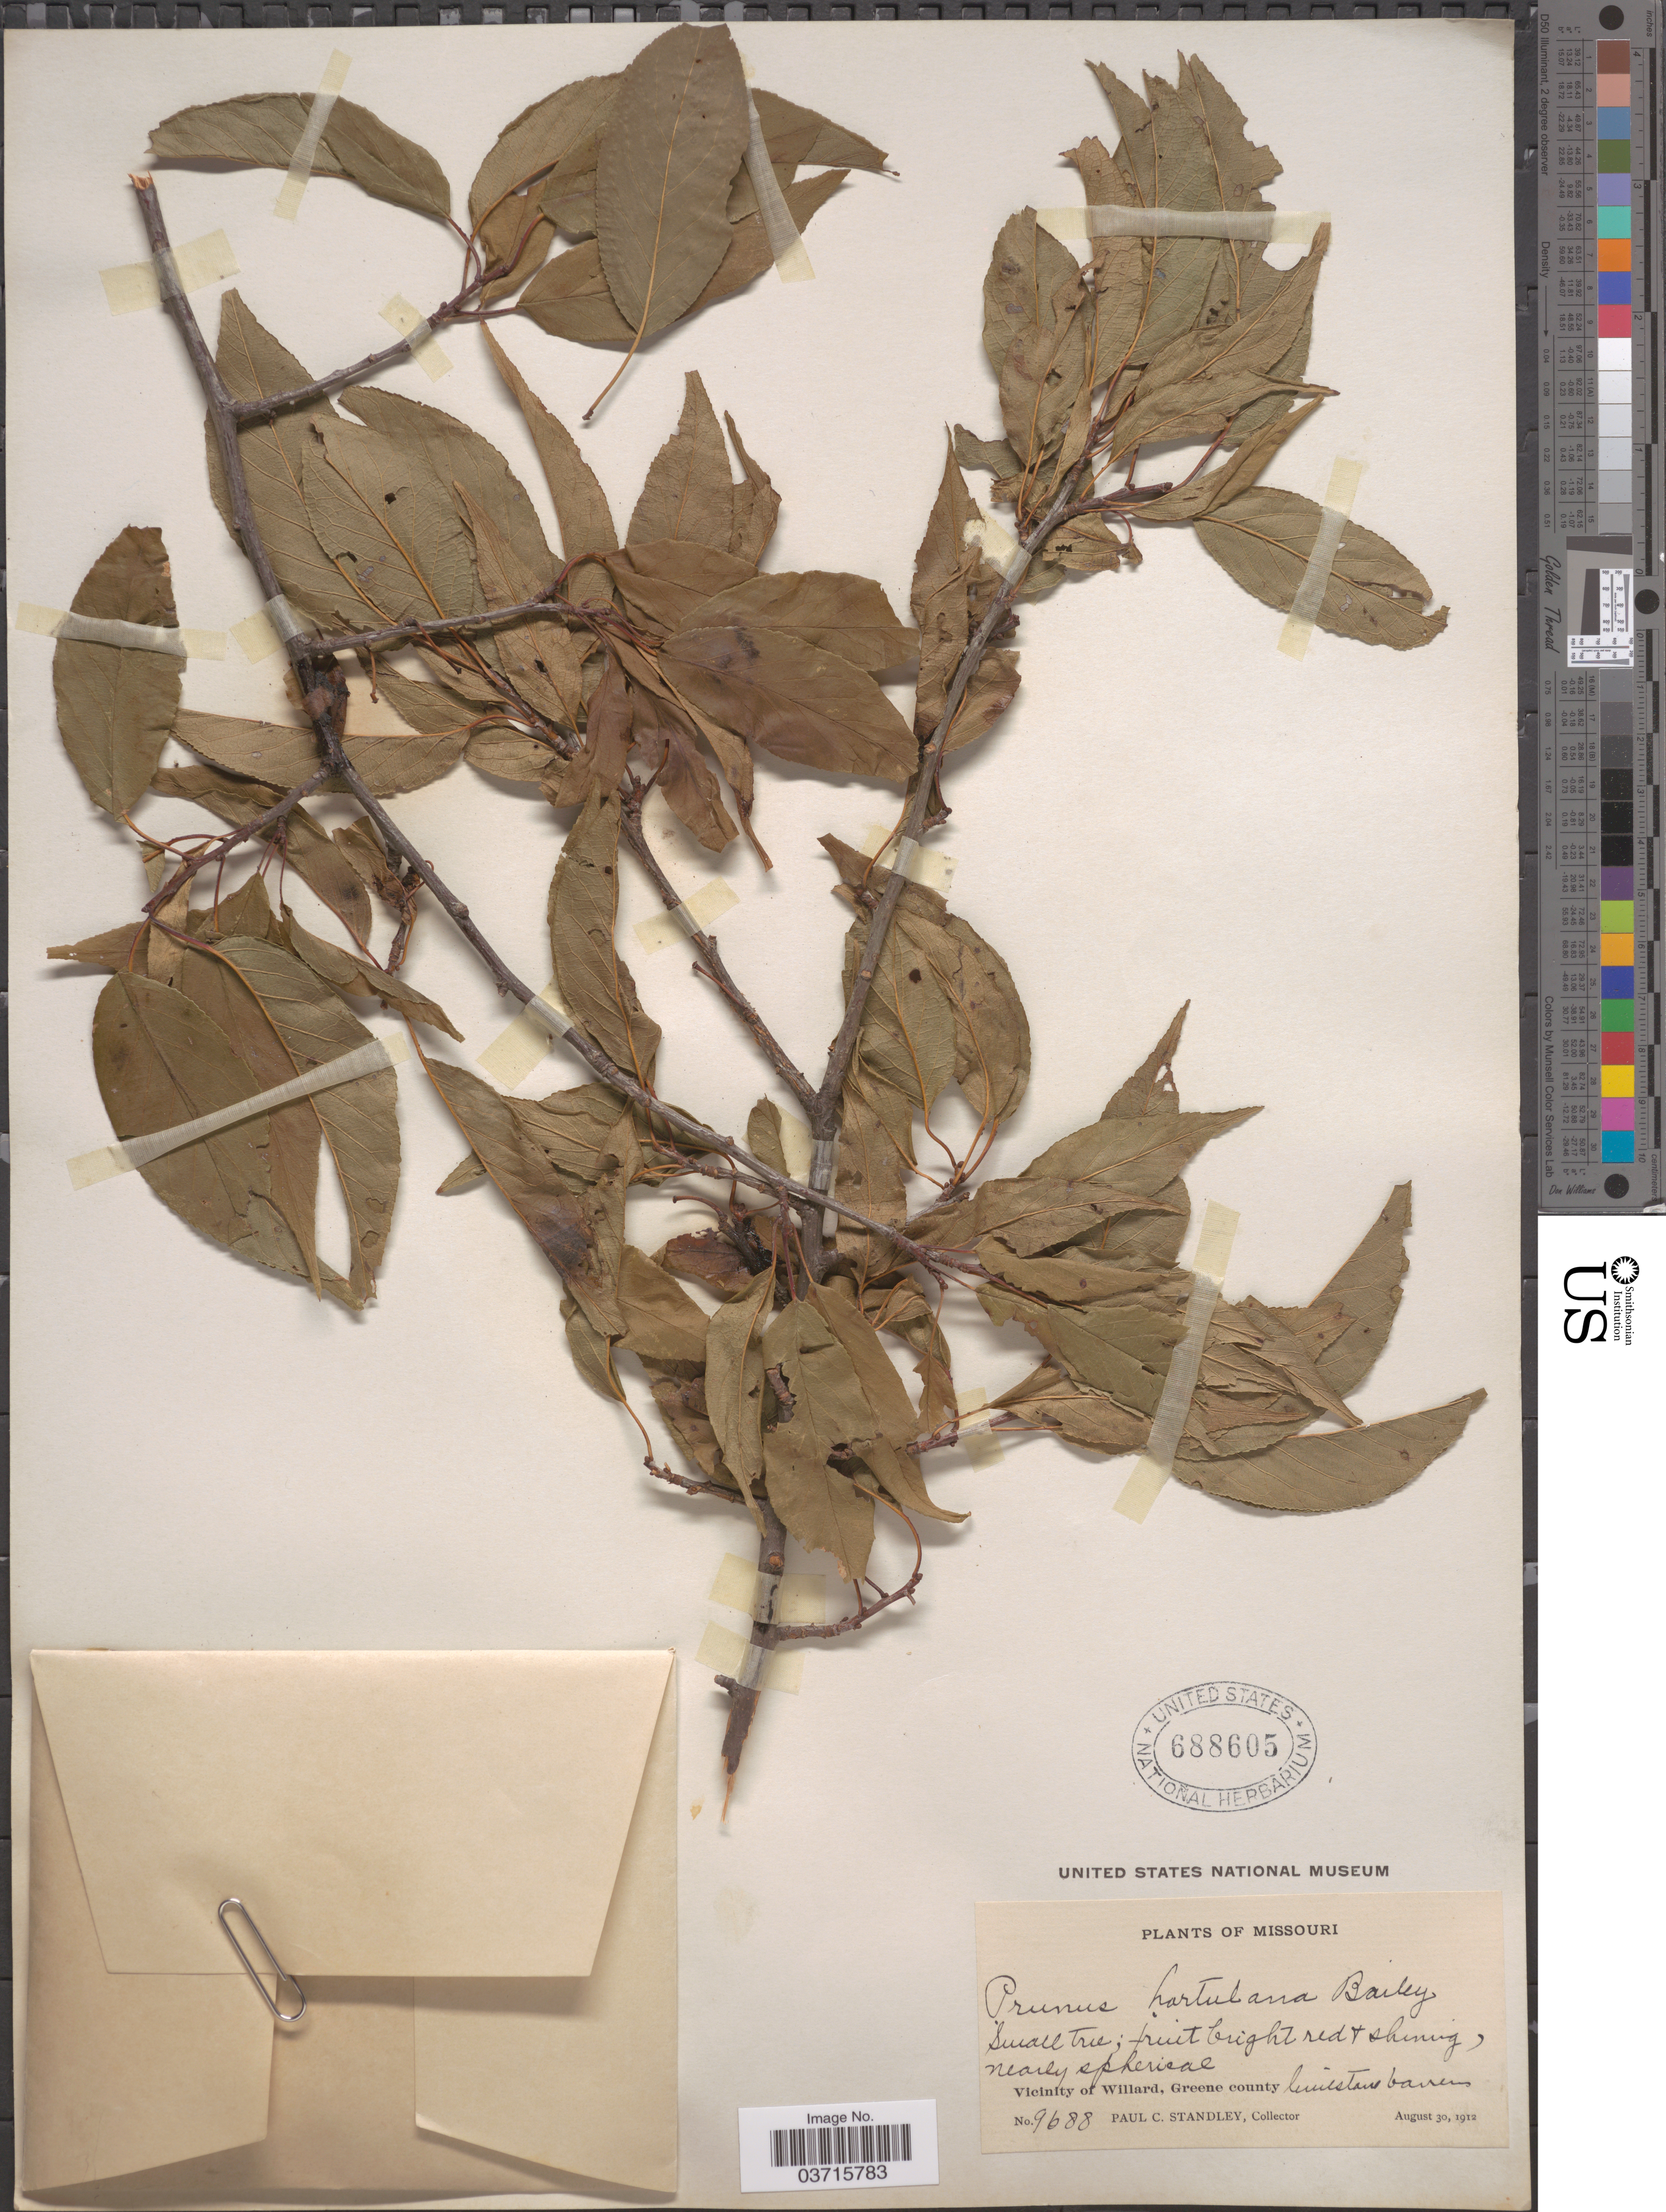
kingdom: Plantae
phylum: Tracheophyta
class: Magnoliopsida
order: Rosales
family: Rosaceae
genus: Prunus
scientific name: Prunus hortulana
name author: L.H. Bailey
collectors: P. C. Standley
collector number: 9688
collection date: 1912-08-30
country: United States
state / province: Missouri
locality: Vicinity of Willard, Greene county.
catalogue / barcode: US 688605